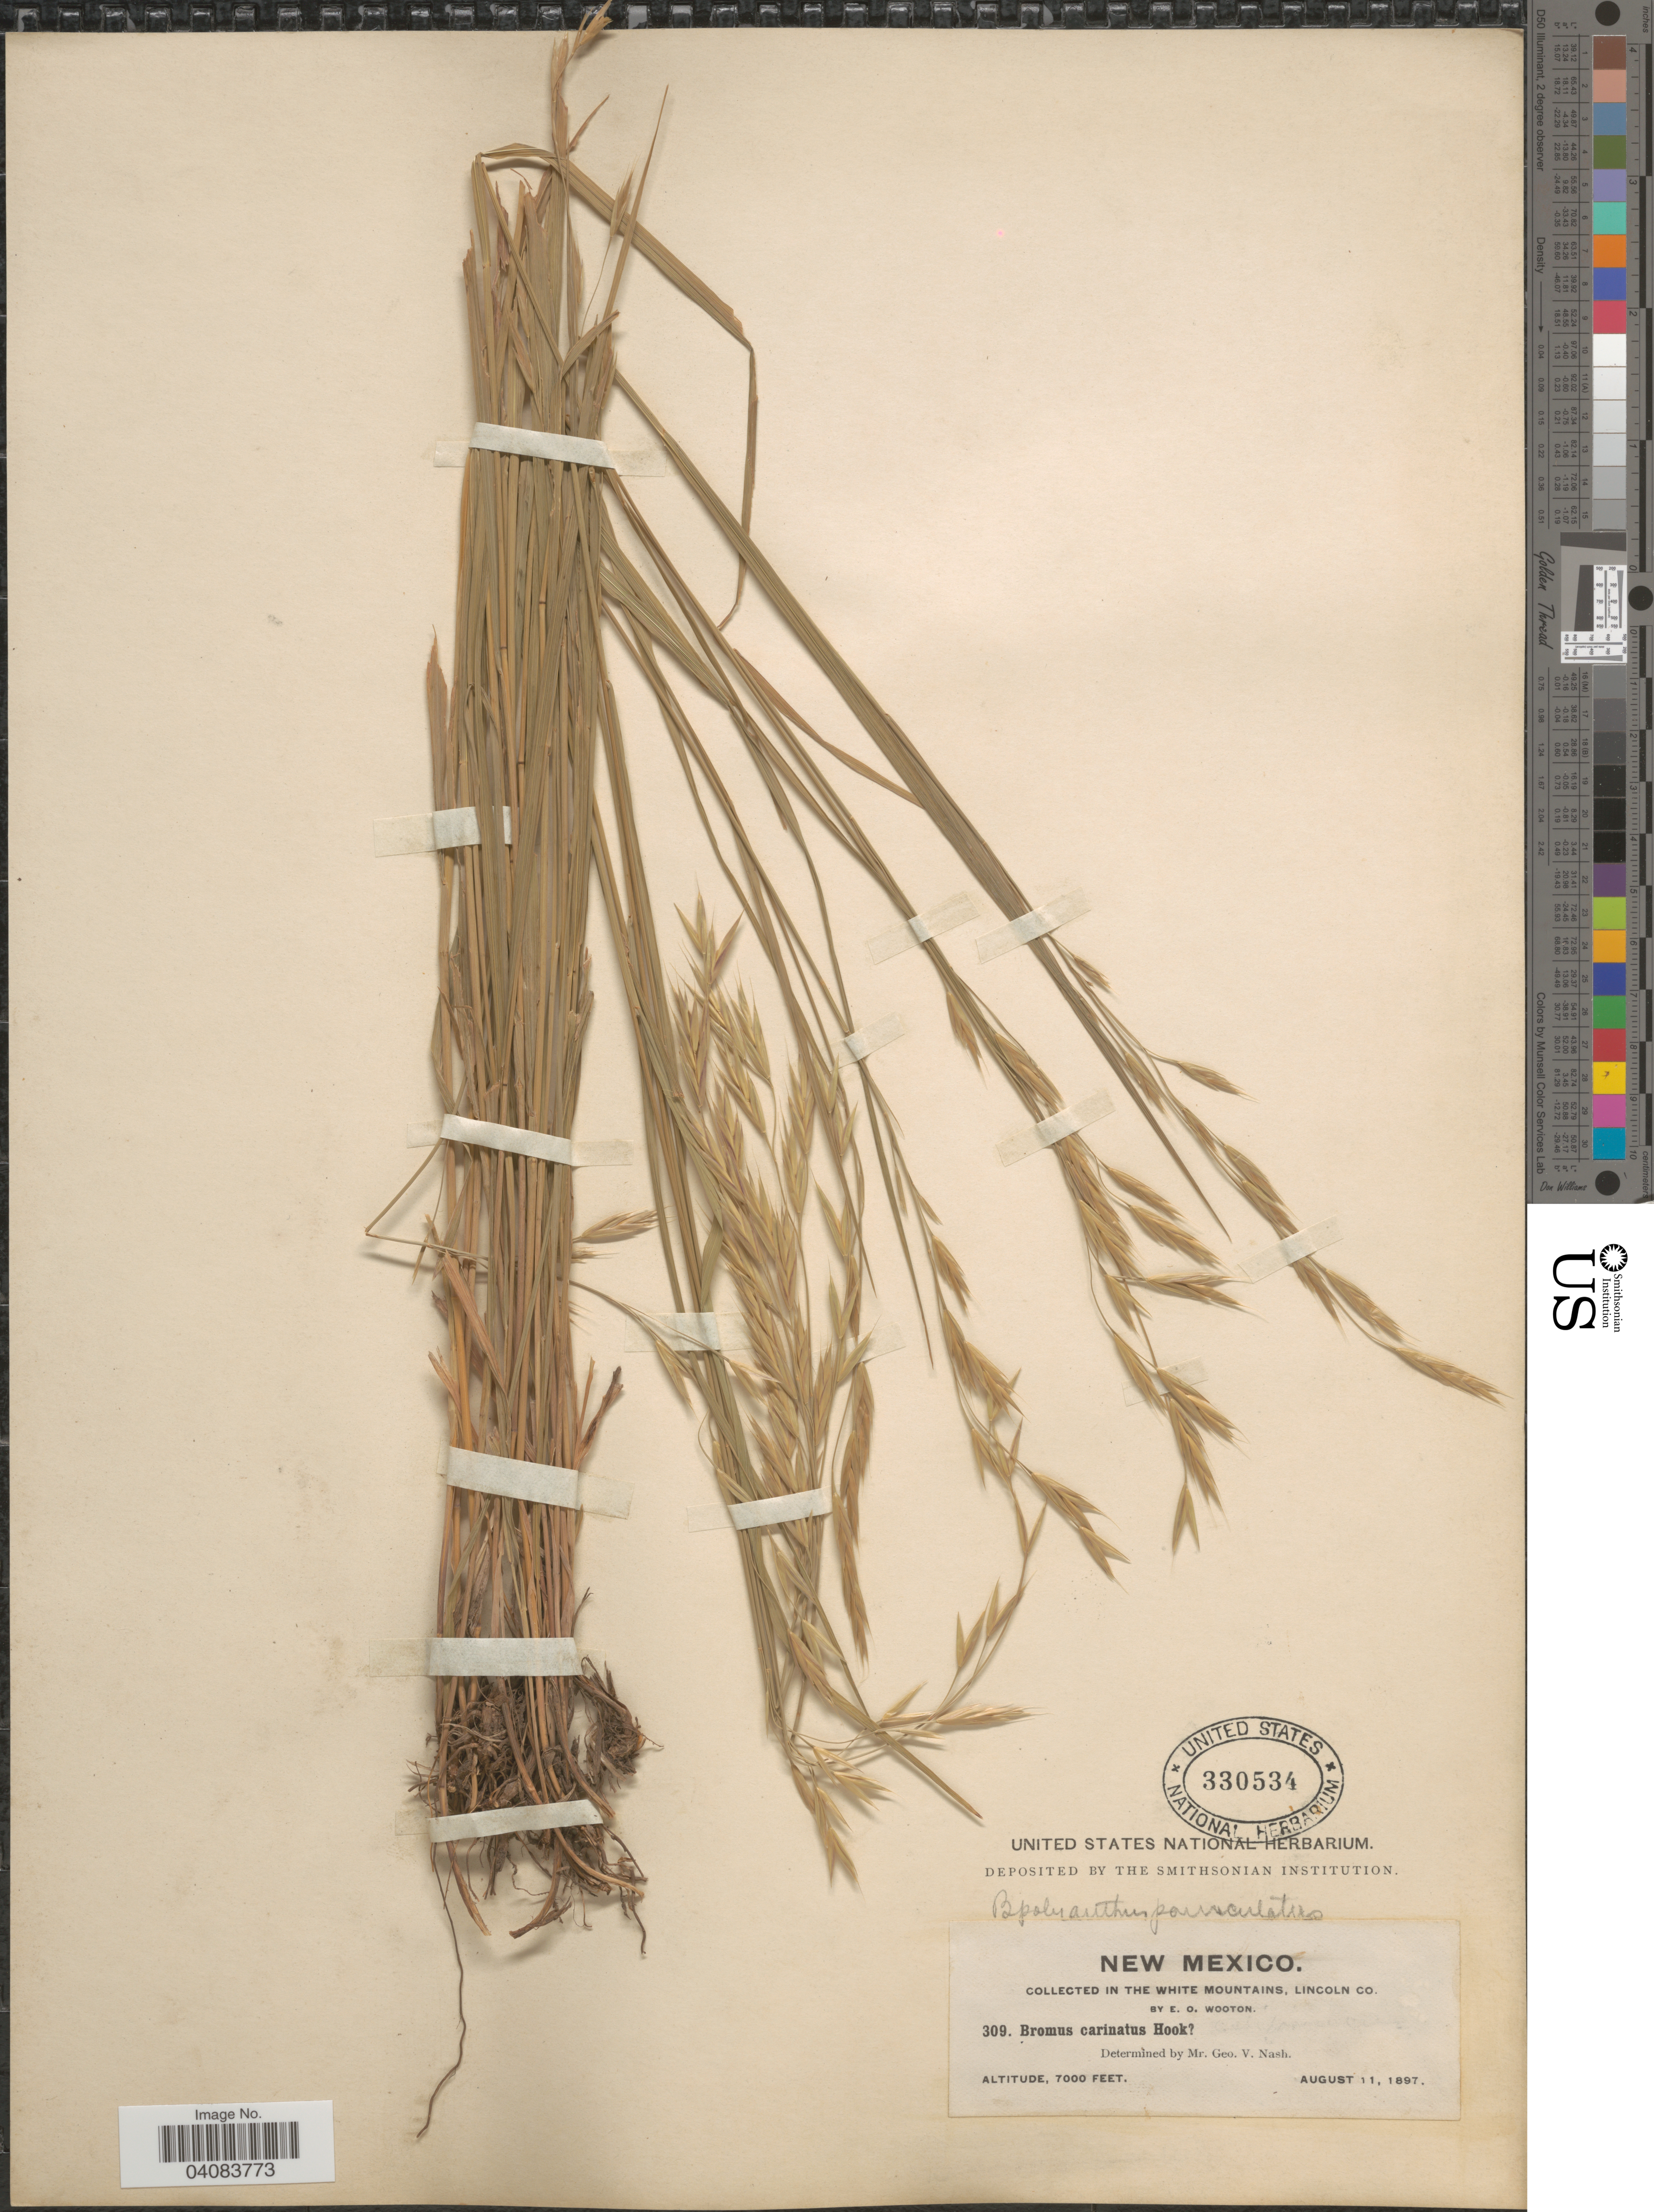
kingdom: Plantae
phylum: Tracheophyta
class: Liliopsida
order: Poales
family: Poaceae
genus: Bromus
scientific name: Bromus polyanthus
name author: Scribn. ex Shear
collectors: E. O. Wooton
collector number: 309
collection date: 1897-08-11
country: United States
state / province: New Mexico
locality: In the White Mountains, Lincoln Co.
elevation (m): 2134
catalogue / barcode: US 330534